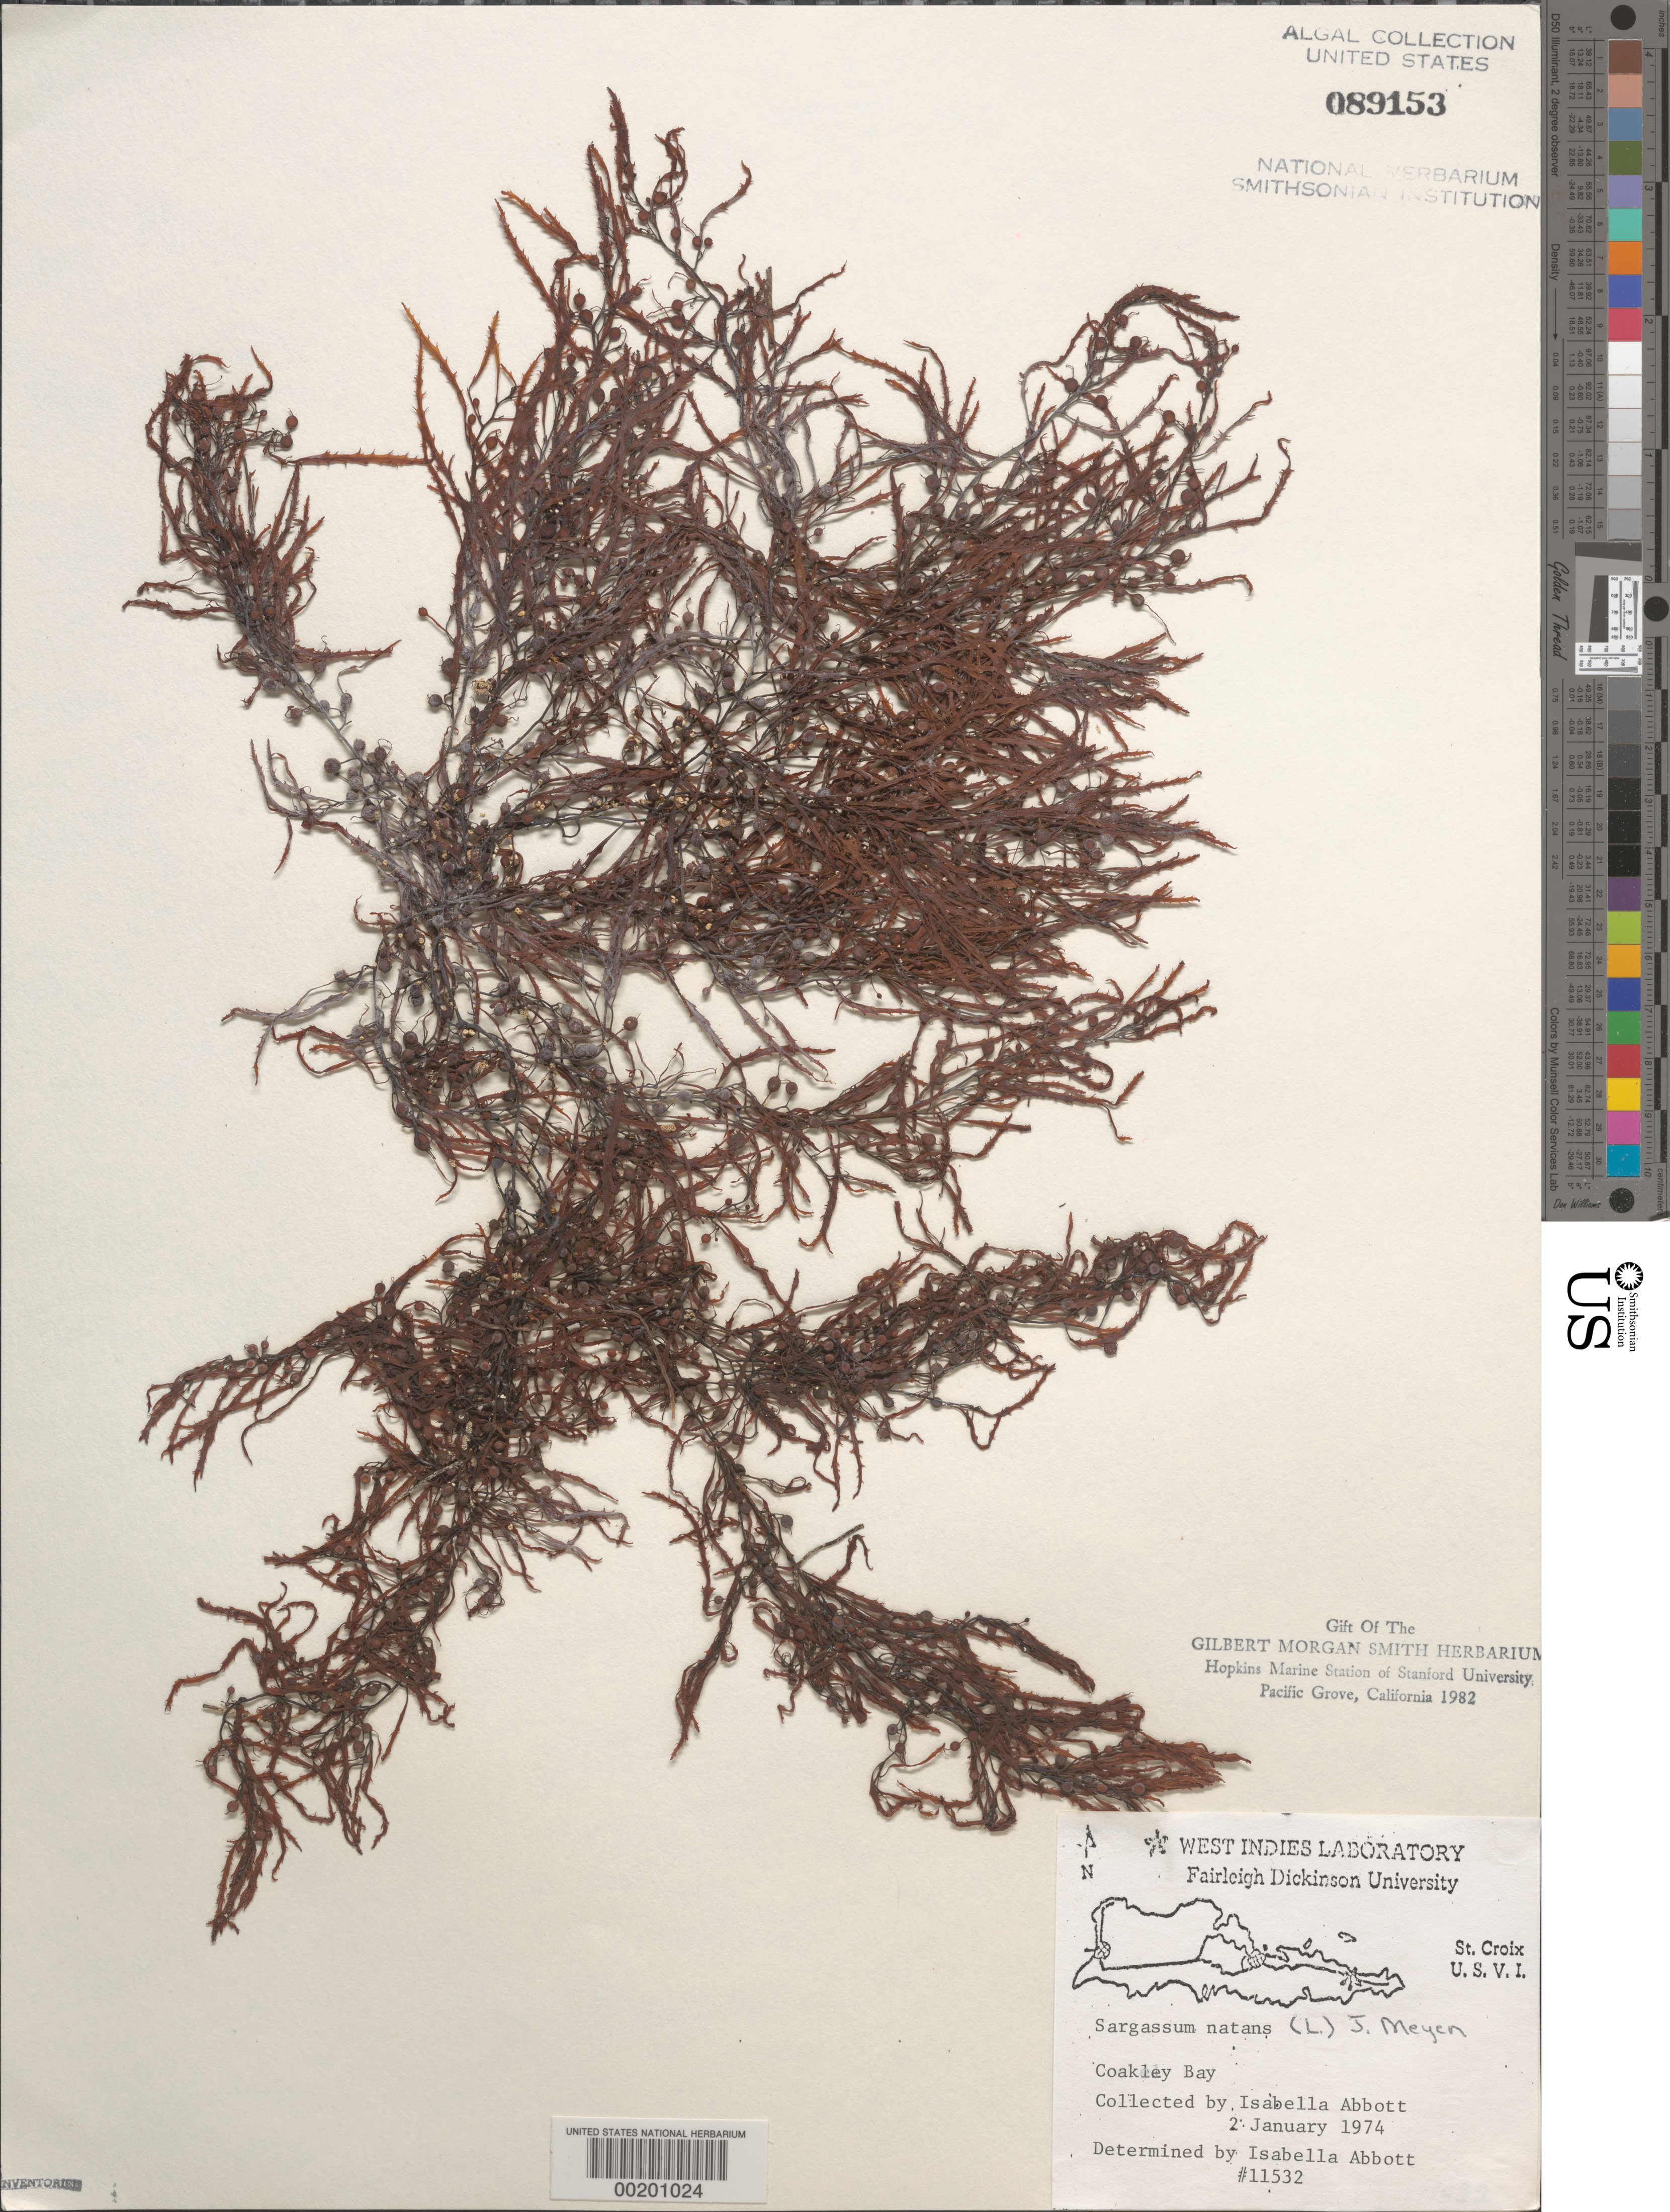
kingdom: Chromista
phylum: Ochrophyta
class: Phaeophyceae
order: Fucales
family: Sargassaceae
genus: Sargassum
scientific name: Sargassum natans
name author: (L.) Gaillon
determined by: Abbott, Isabella A.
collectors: I. A. Abbott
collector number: IAA 11532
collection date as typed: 02 Jan 1974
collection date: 1974-01-02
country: U.S. Virgin Islands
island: St. Croix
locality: Coakley Bay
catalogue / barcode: US 89153